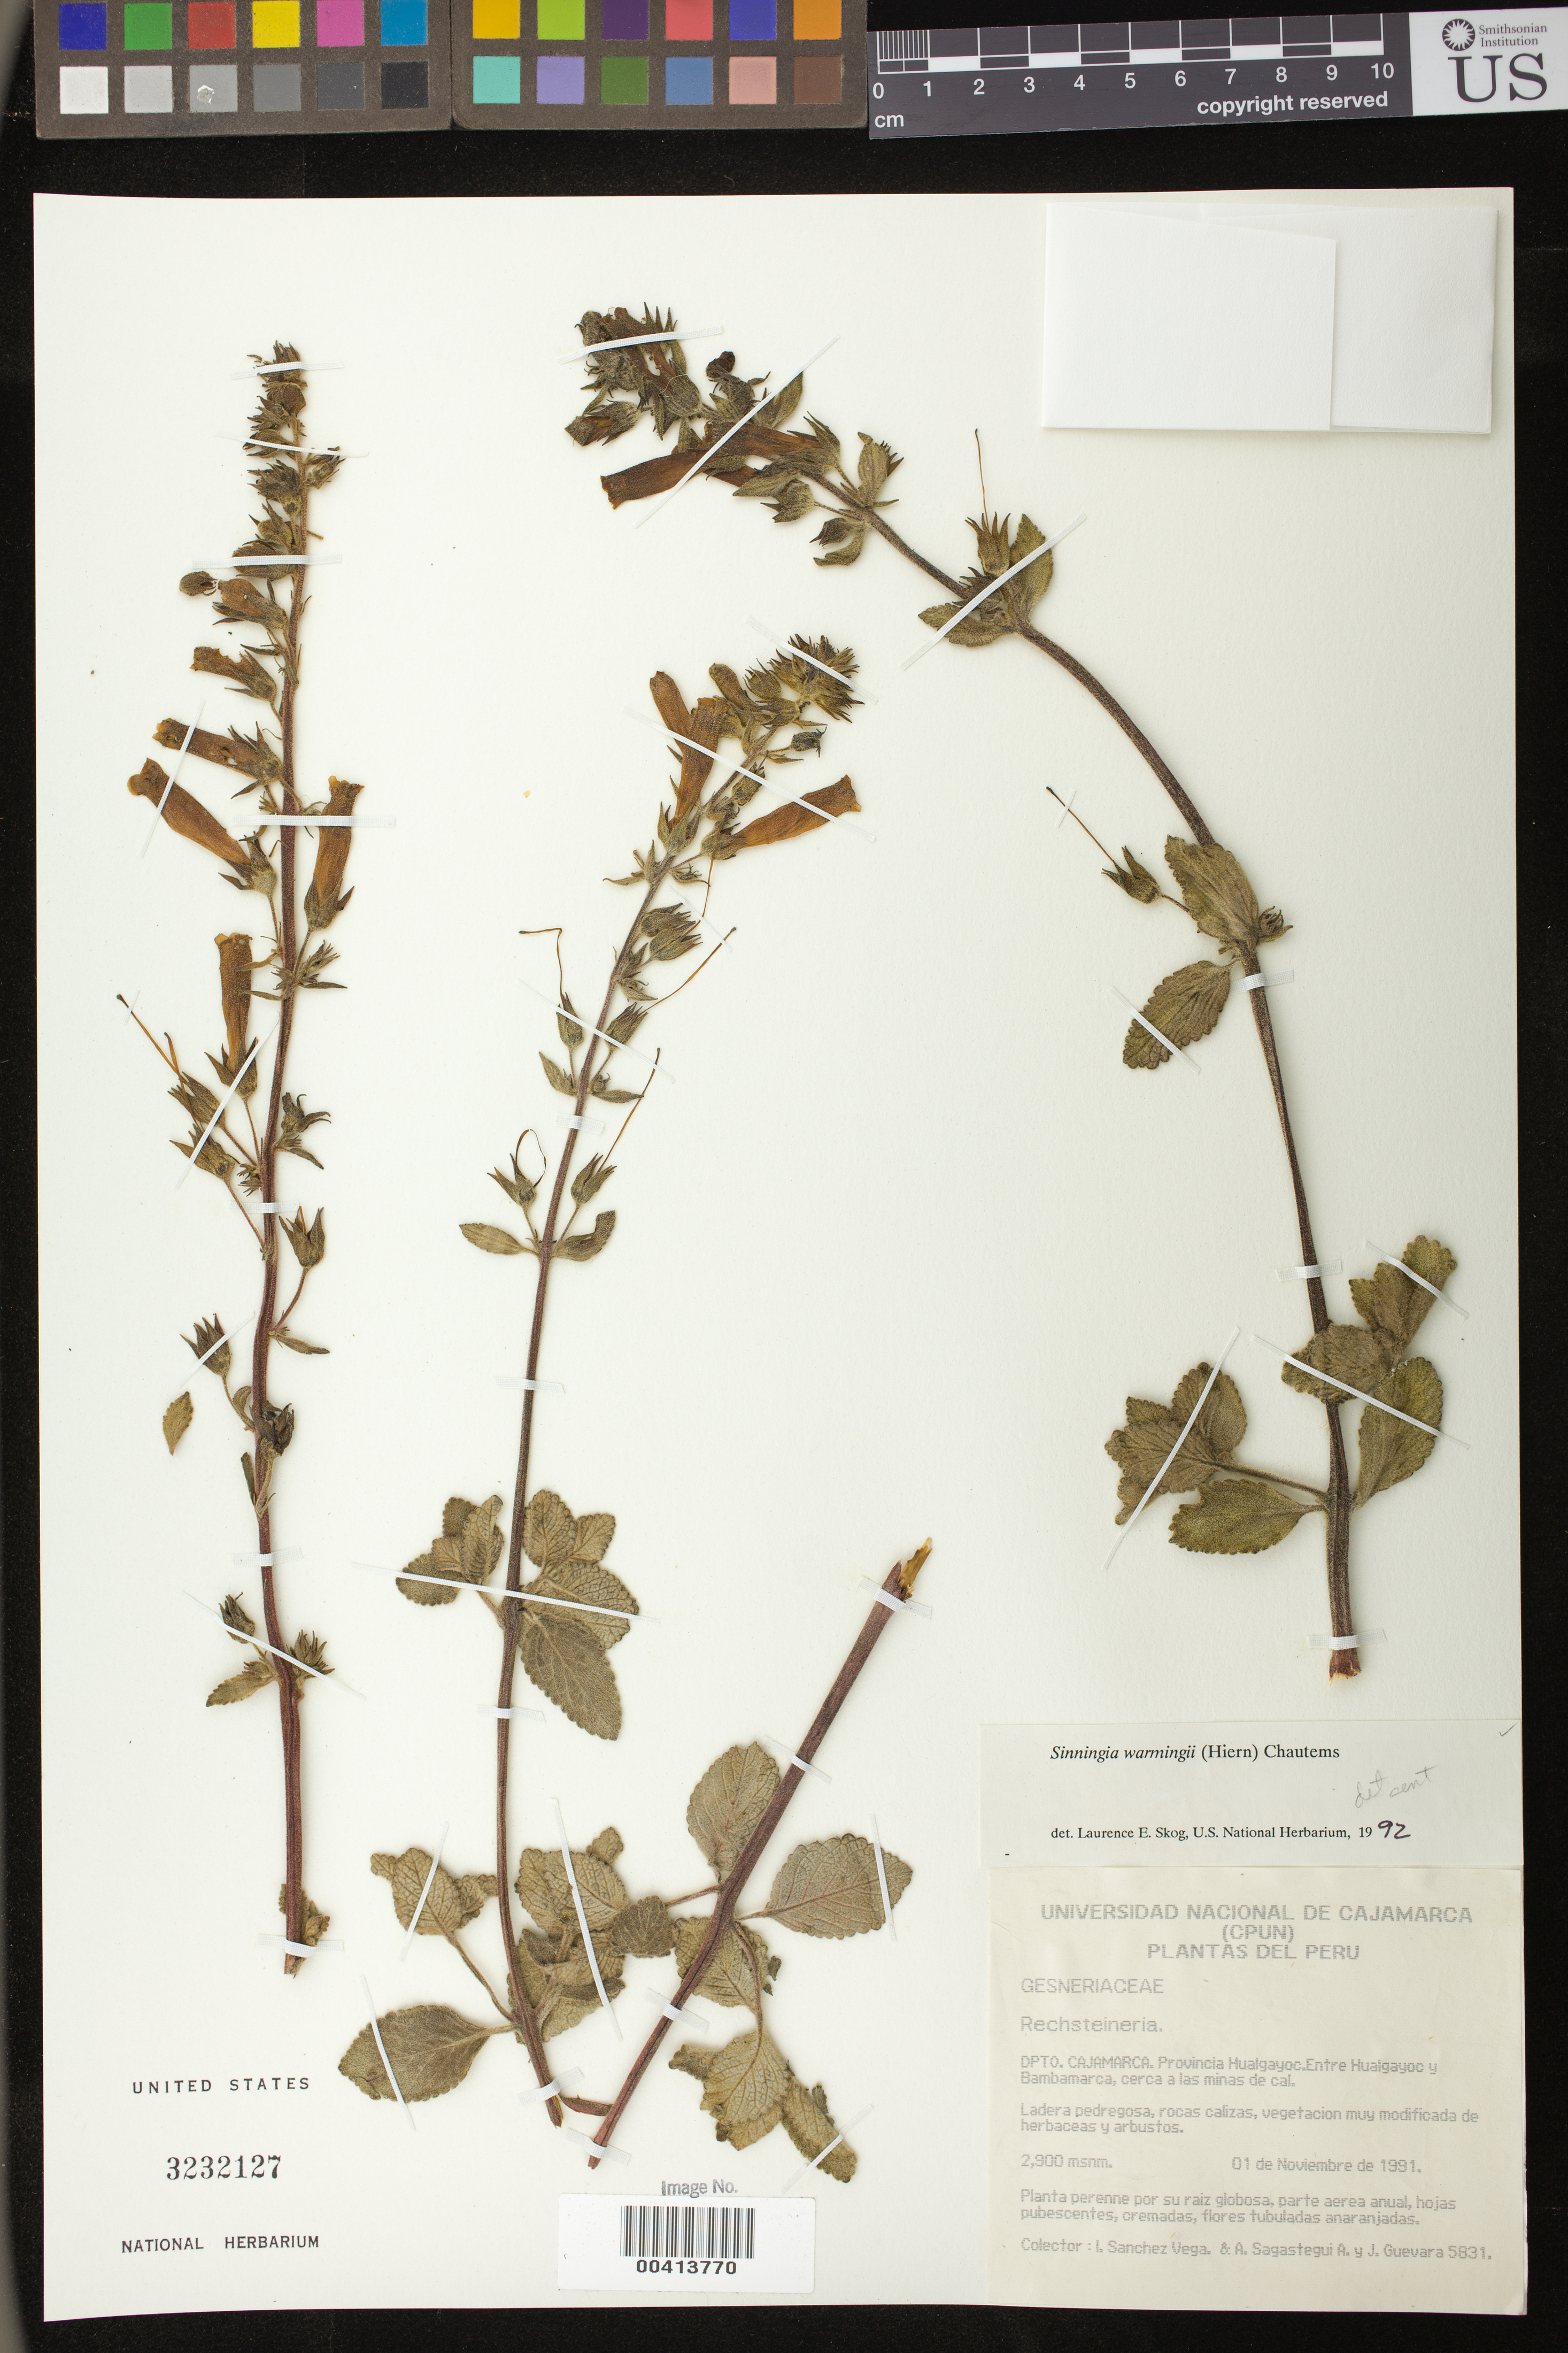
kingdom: Plantae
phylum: Tracheophyta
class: Magnoliopsida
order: Lamiales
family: Gesneriaceae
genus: Sinningia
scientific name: Sinningia warmingii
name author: (Hiern) Chautems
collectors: I. M. Sánchez Vega, A. Sagástegui A. & J. Guevara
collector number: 5831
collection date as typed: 01 Nov 1991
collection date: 1991-11-01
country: Peru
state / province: Cajamarca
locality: Between Hualgayoc and Bambamarca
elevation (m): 2900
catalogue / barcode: US 3232127